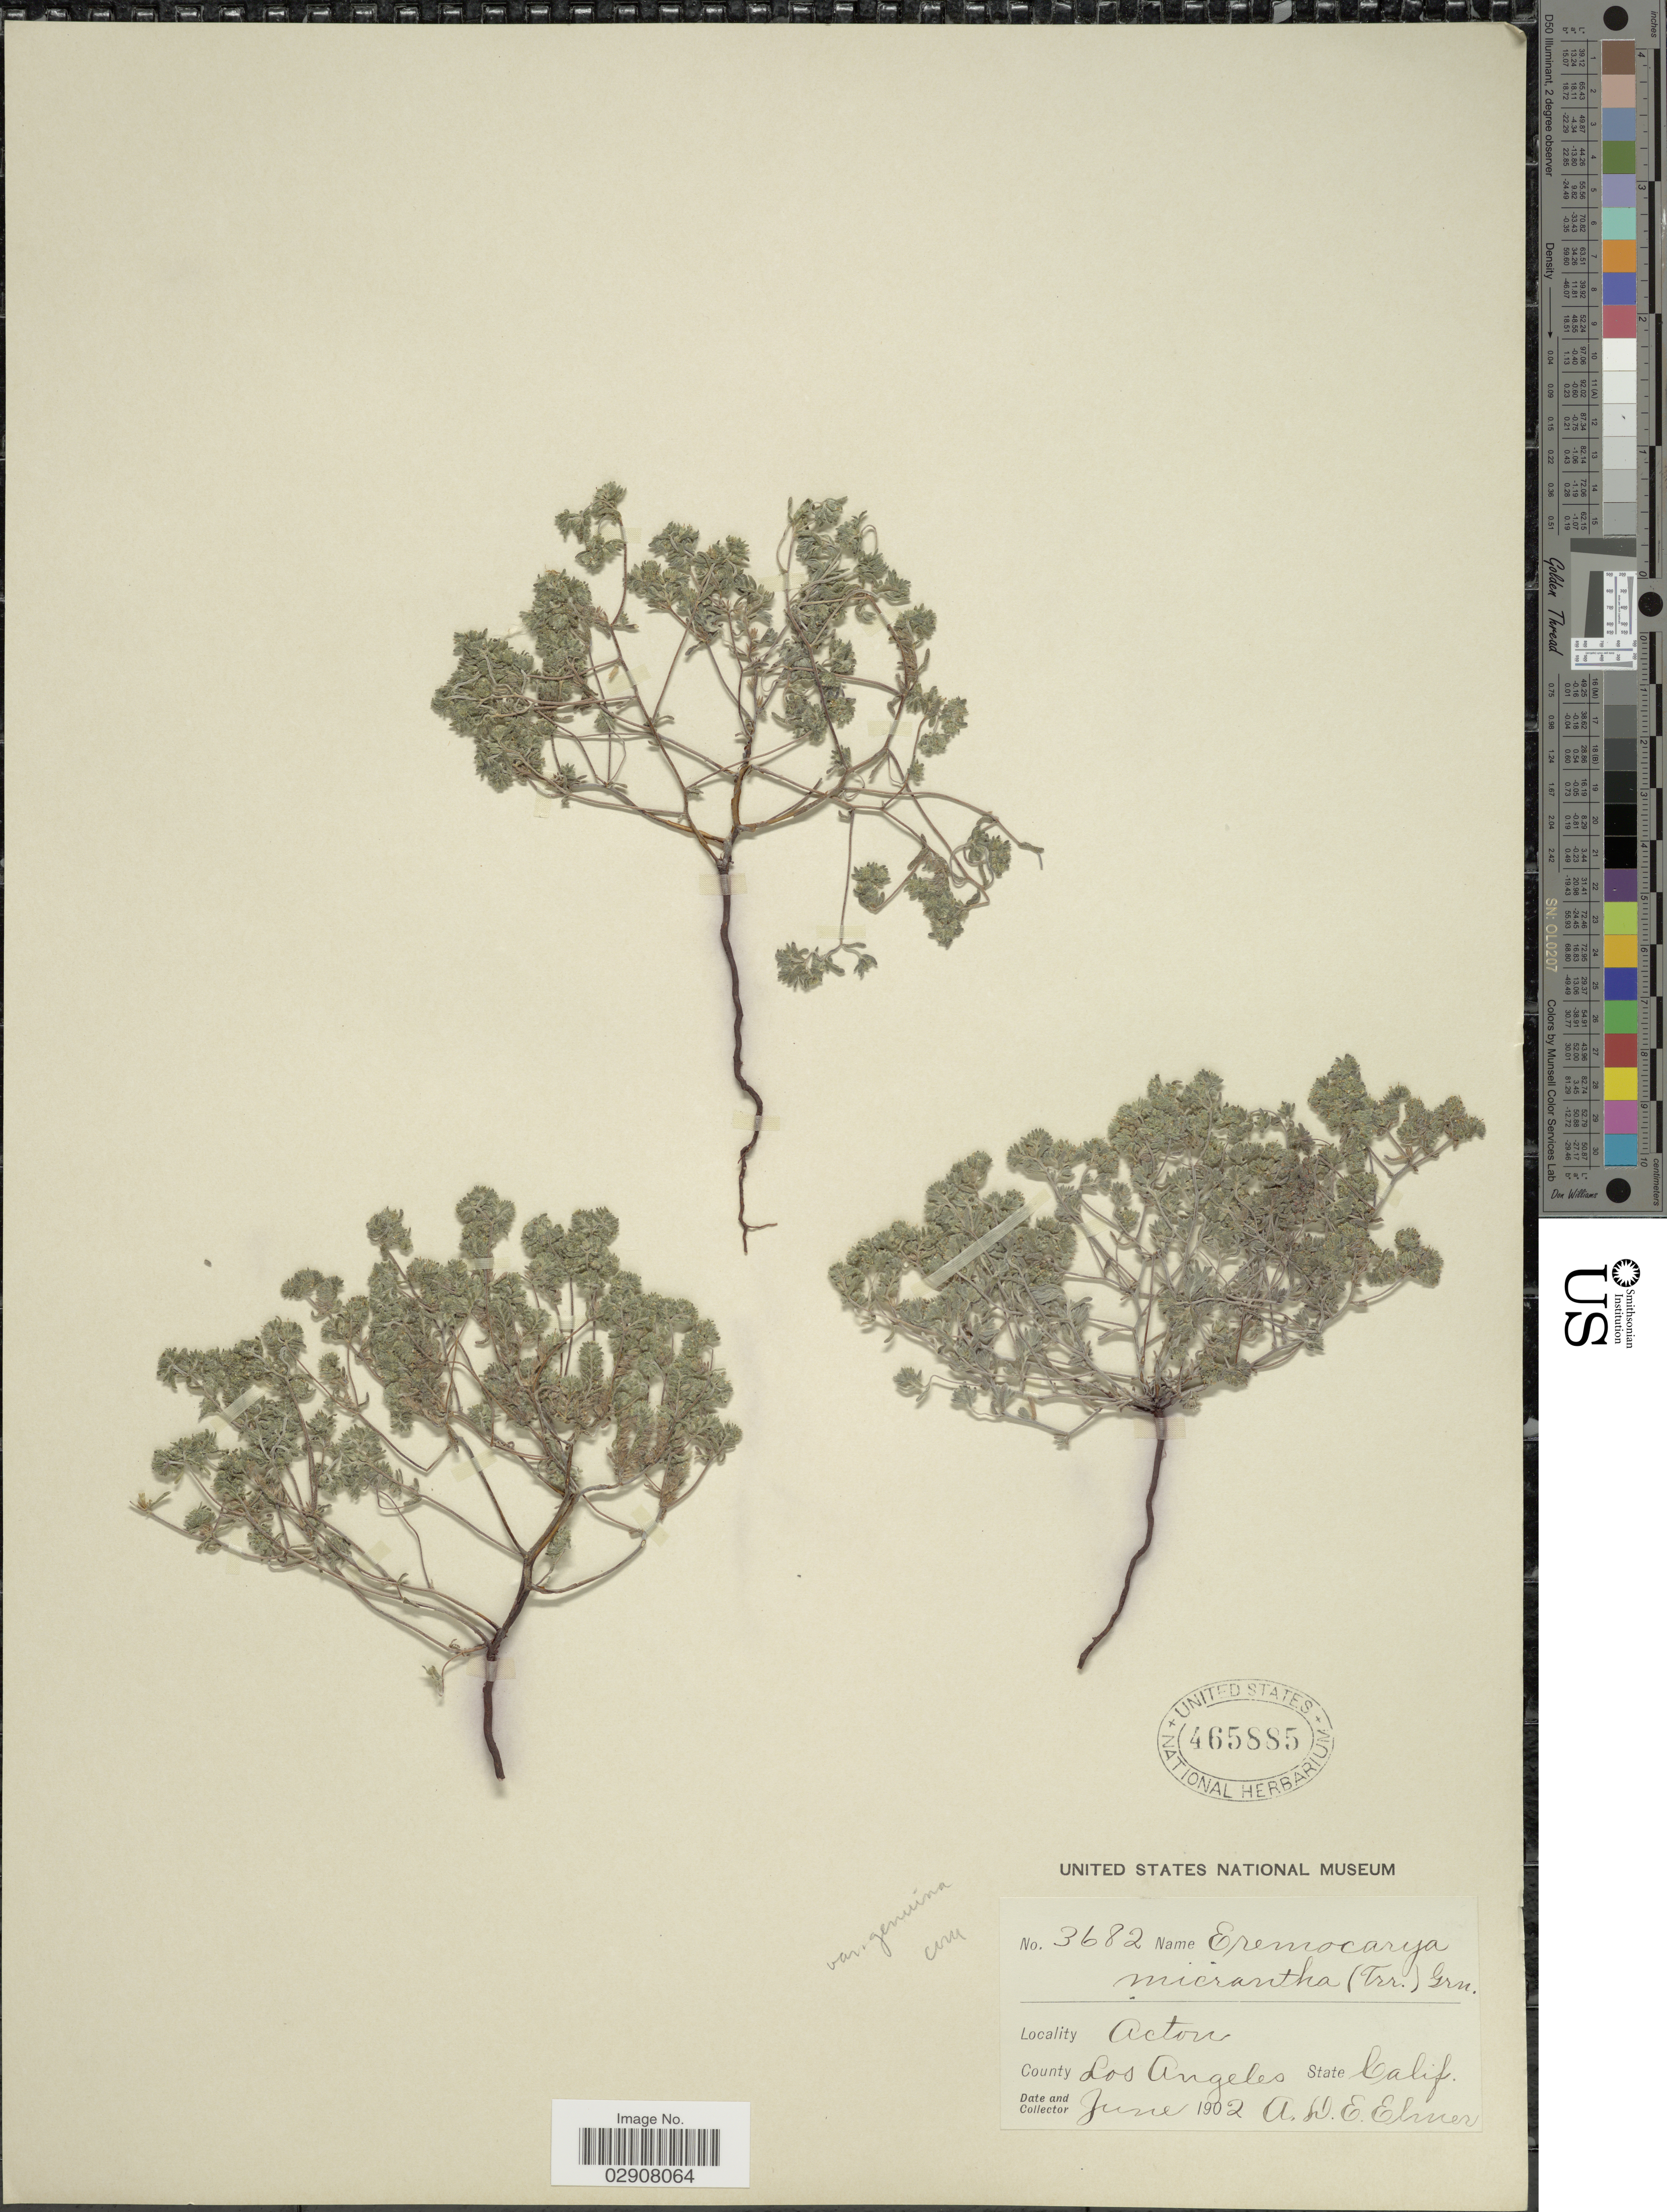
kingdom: Plantae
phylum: Tracheophyta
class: Magnoliopsida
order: Boraginales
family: Boraginaceae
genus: Cryptantha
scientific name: Cryptantha micrantha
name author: (Torr.) I.M. Johnst.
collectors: A. D. E. Elmer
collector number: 3682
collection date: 1902-06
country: United States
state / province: California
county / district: Los Angeles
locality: Acton, County Los Angeles.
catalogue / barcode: US 465885